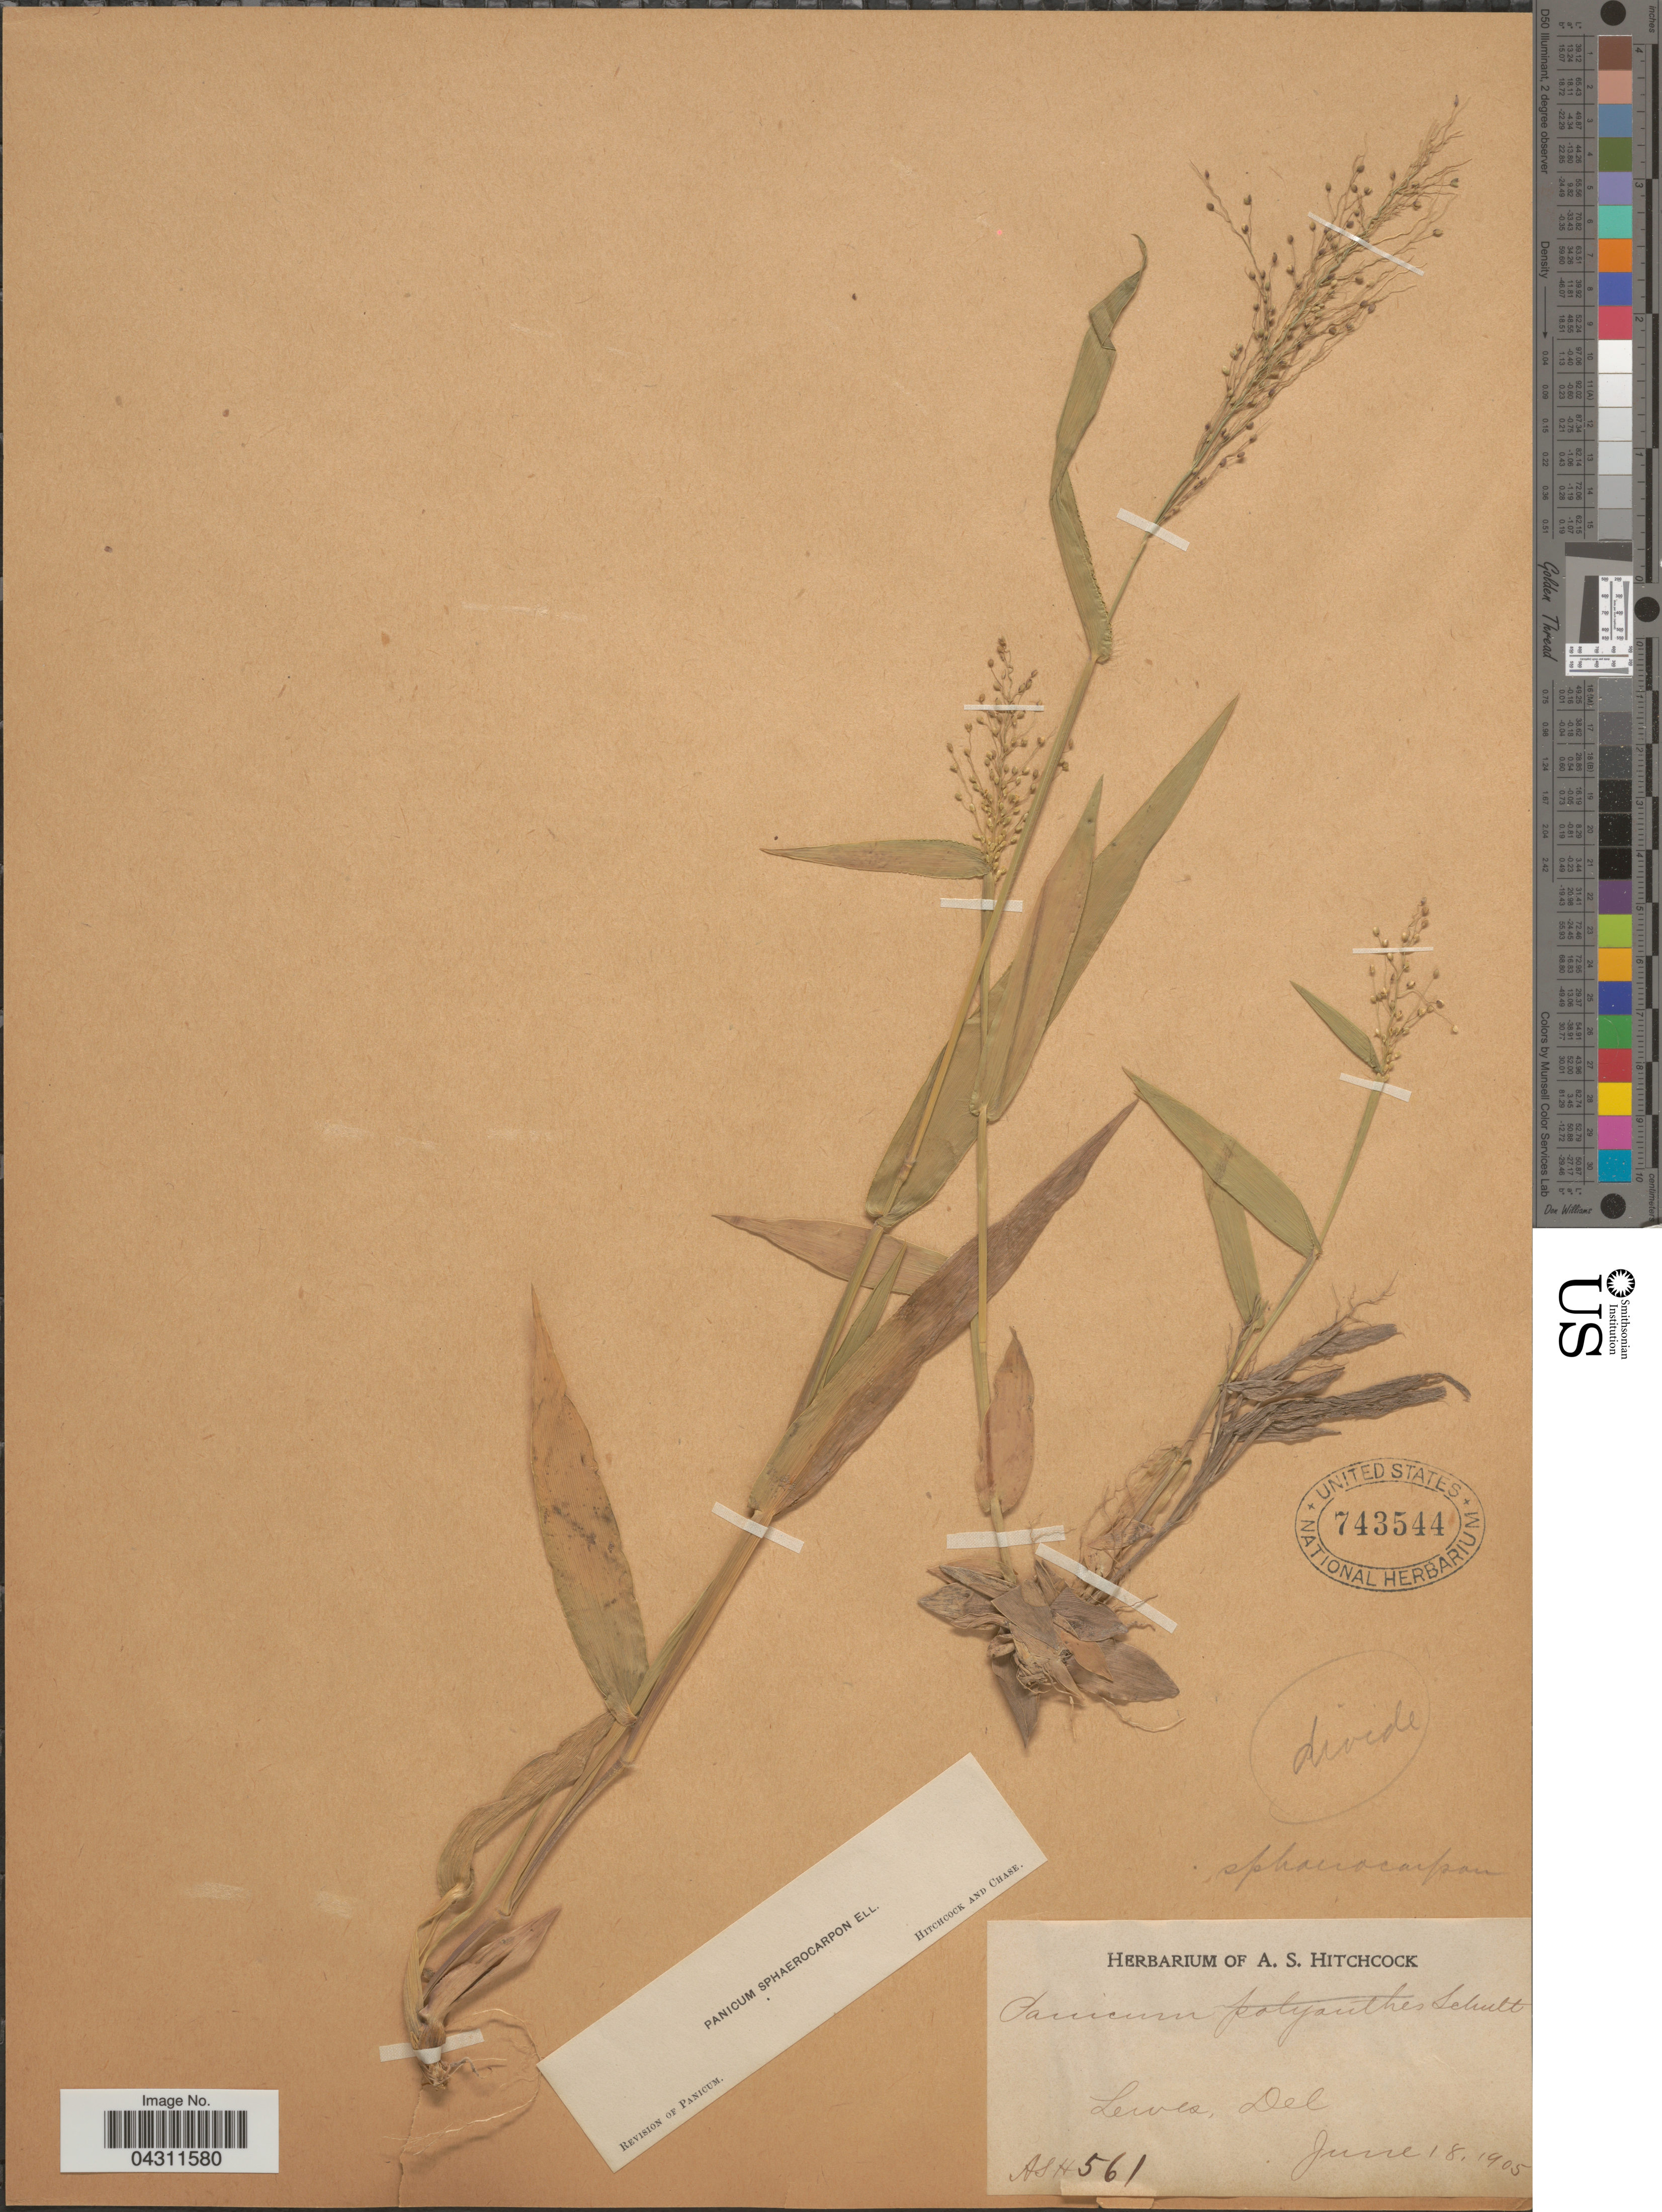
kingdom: Plantae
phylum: Tracheophyta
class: Liliopsida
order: Poales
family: Poaceae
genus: Dichanthelium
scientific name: Dichanthelium strigosum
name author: (Muhl. ex Elliott) Freckmann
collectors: A. S. Hitchcock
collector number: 561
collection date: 1905-06-18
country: United States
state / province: Delaware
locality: Lewes.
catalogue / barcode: US 743544